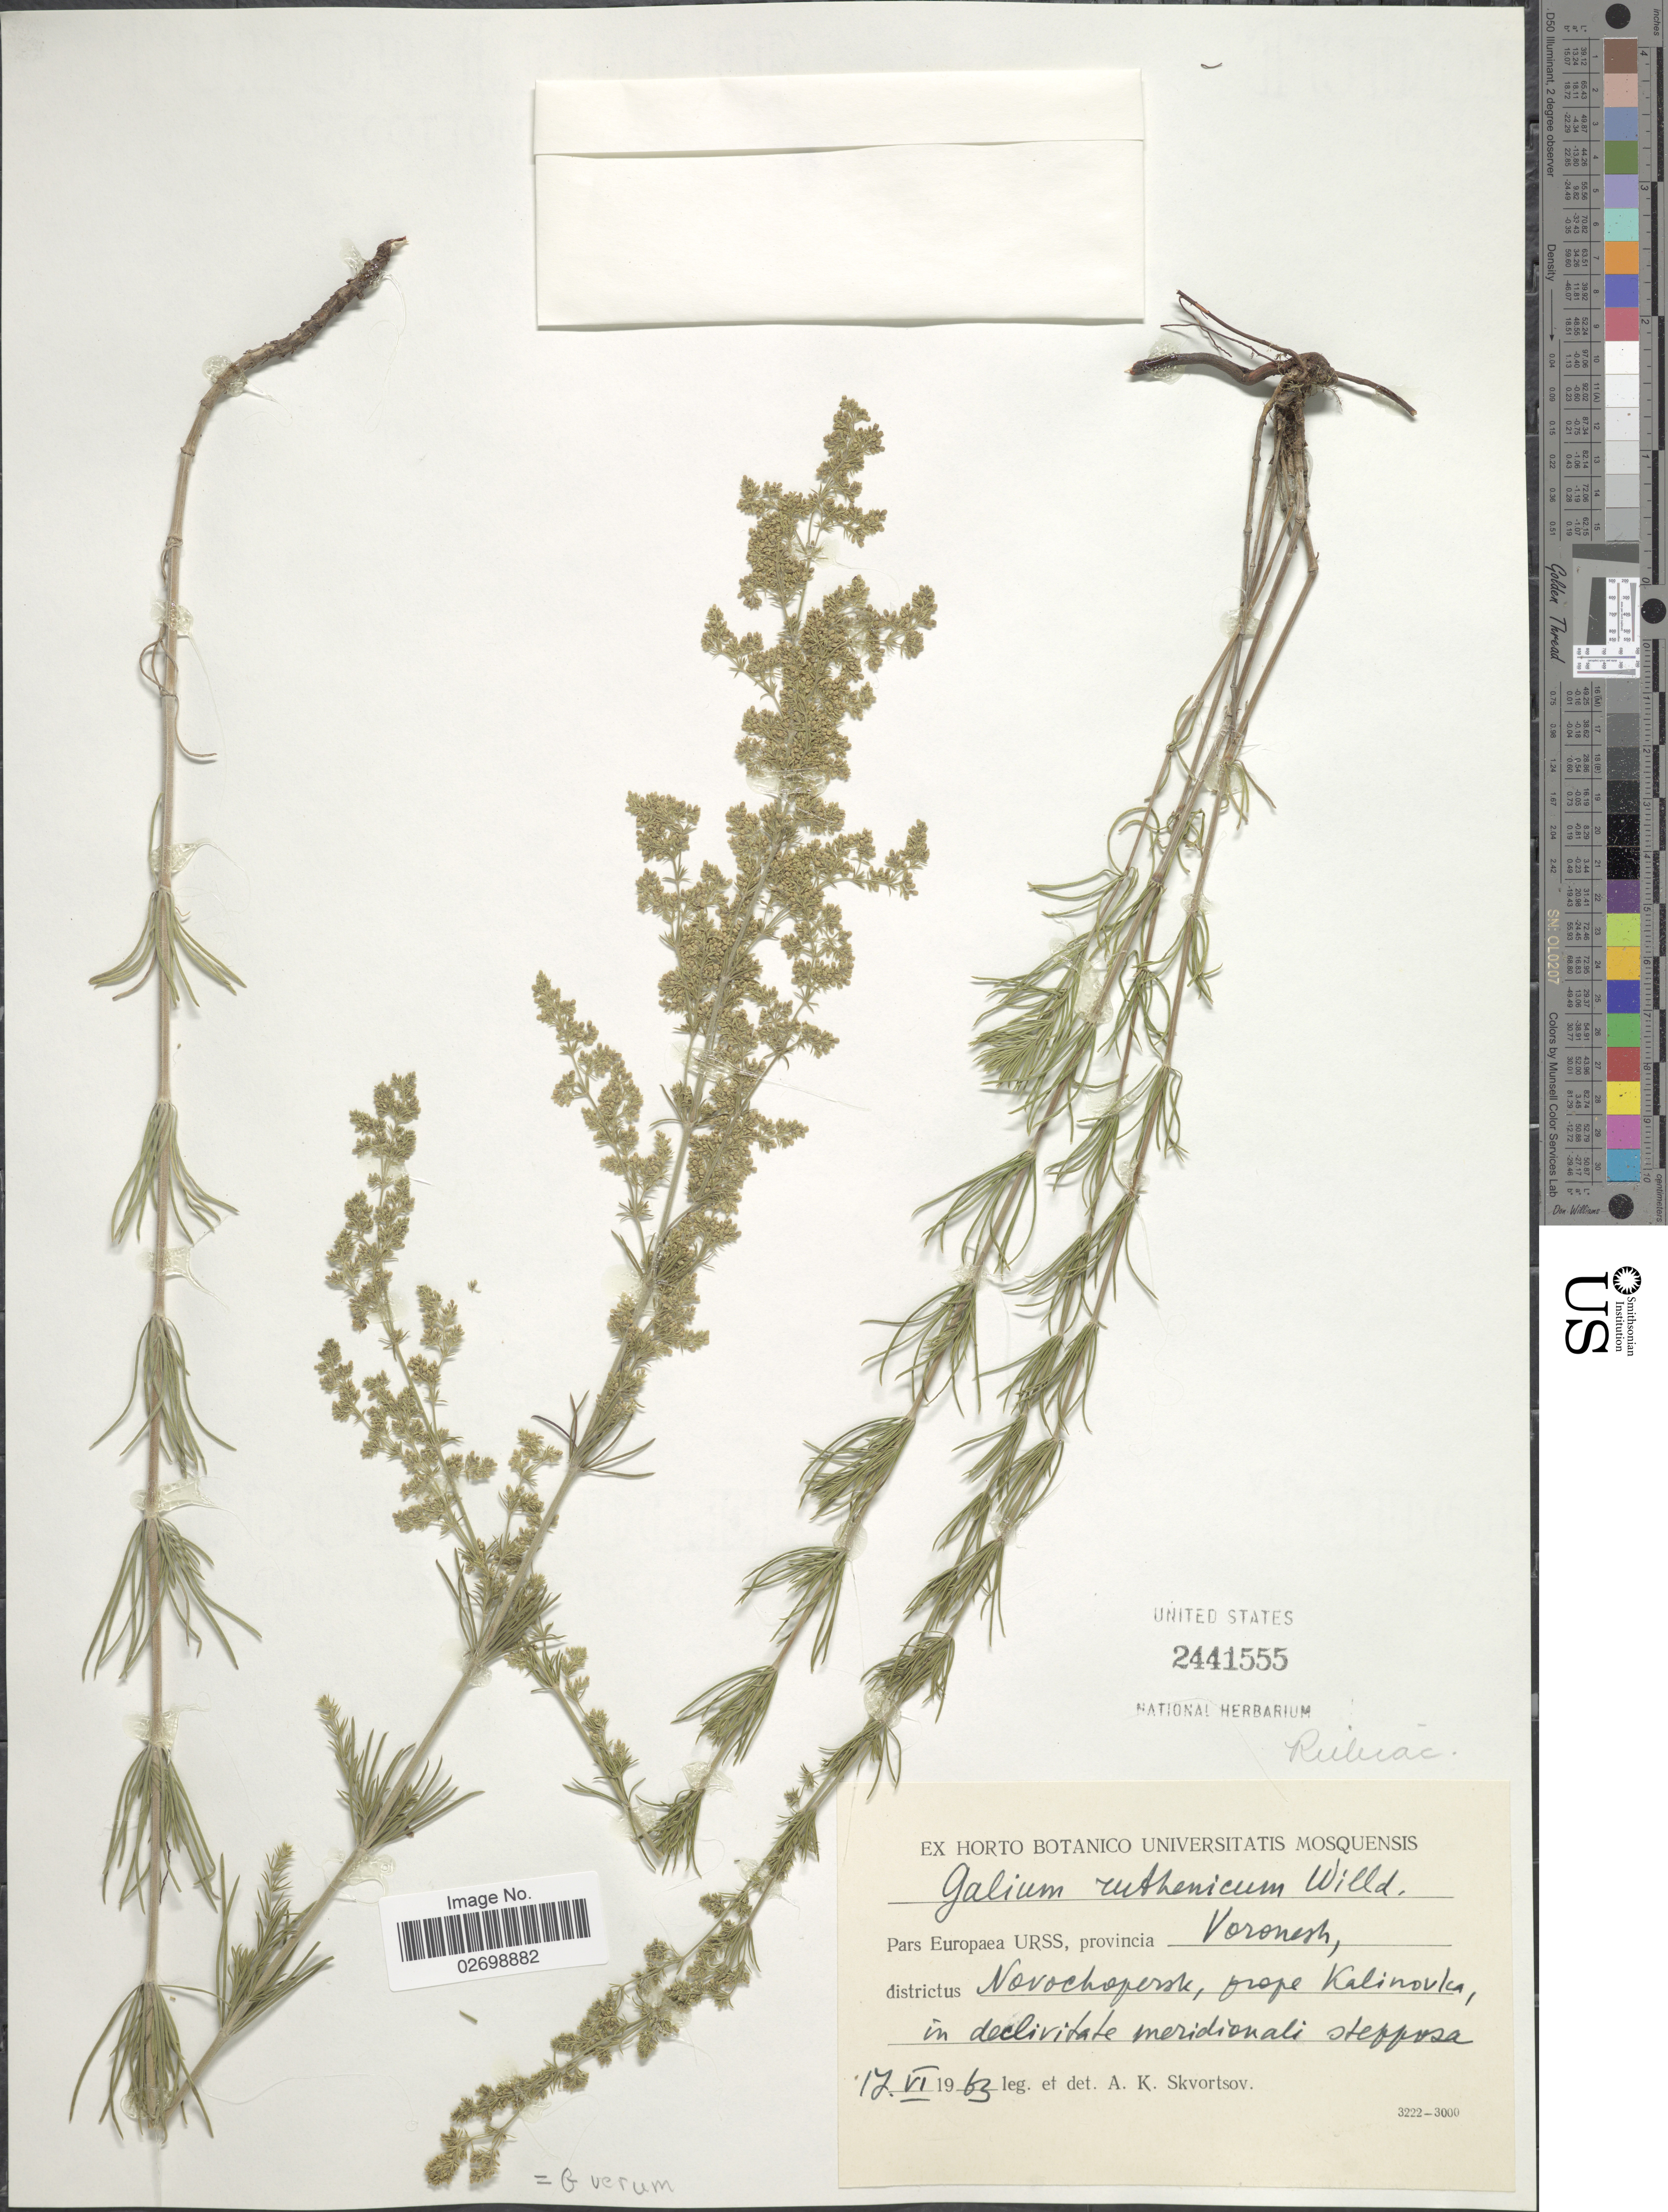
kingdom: Plantae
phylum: Tracheophyta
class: Magnoliopsida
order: Gentianales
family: Rubiaceae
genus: Galium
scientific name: Galium verum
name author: L.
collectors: A. K. Skvortsov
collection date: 1963-06-12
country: Russian Federation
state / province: Voronezh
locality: Pars Europaea URSS, provincia Voronesh, districtus Novochopersk, prope Kalinovka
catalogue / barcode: US 2441555